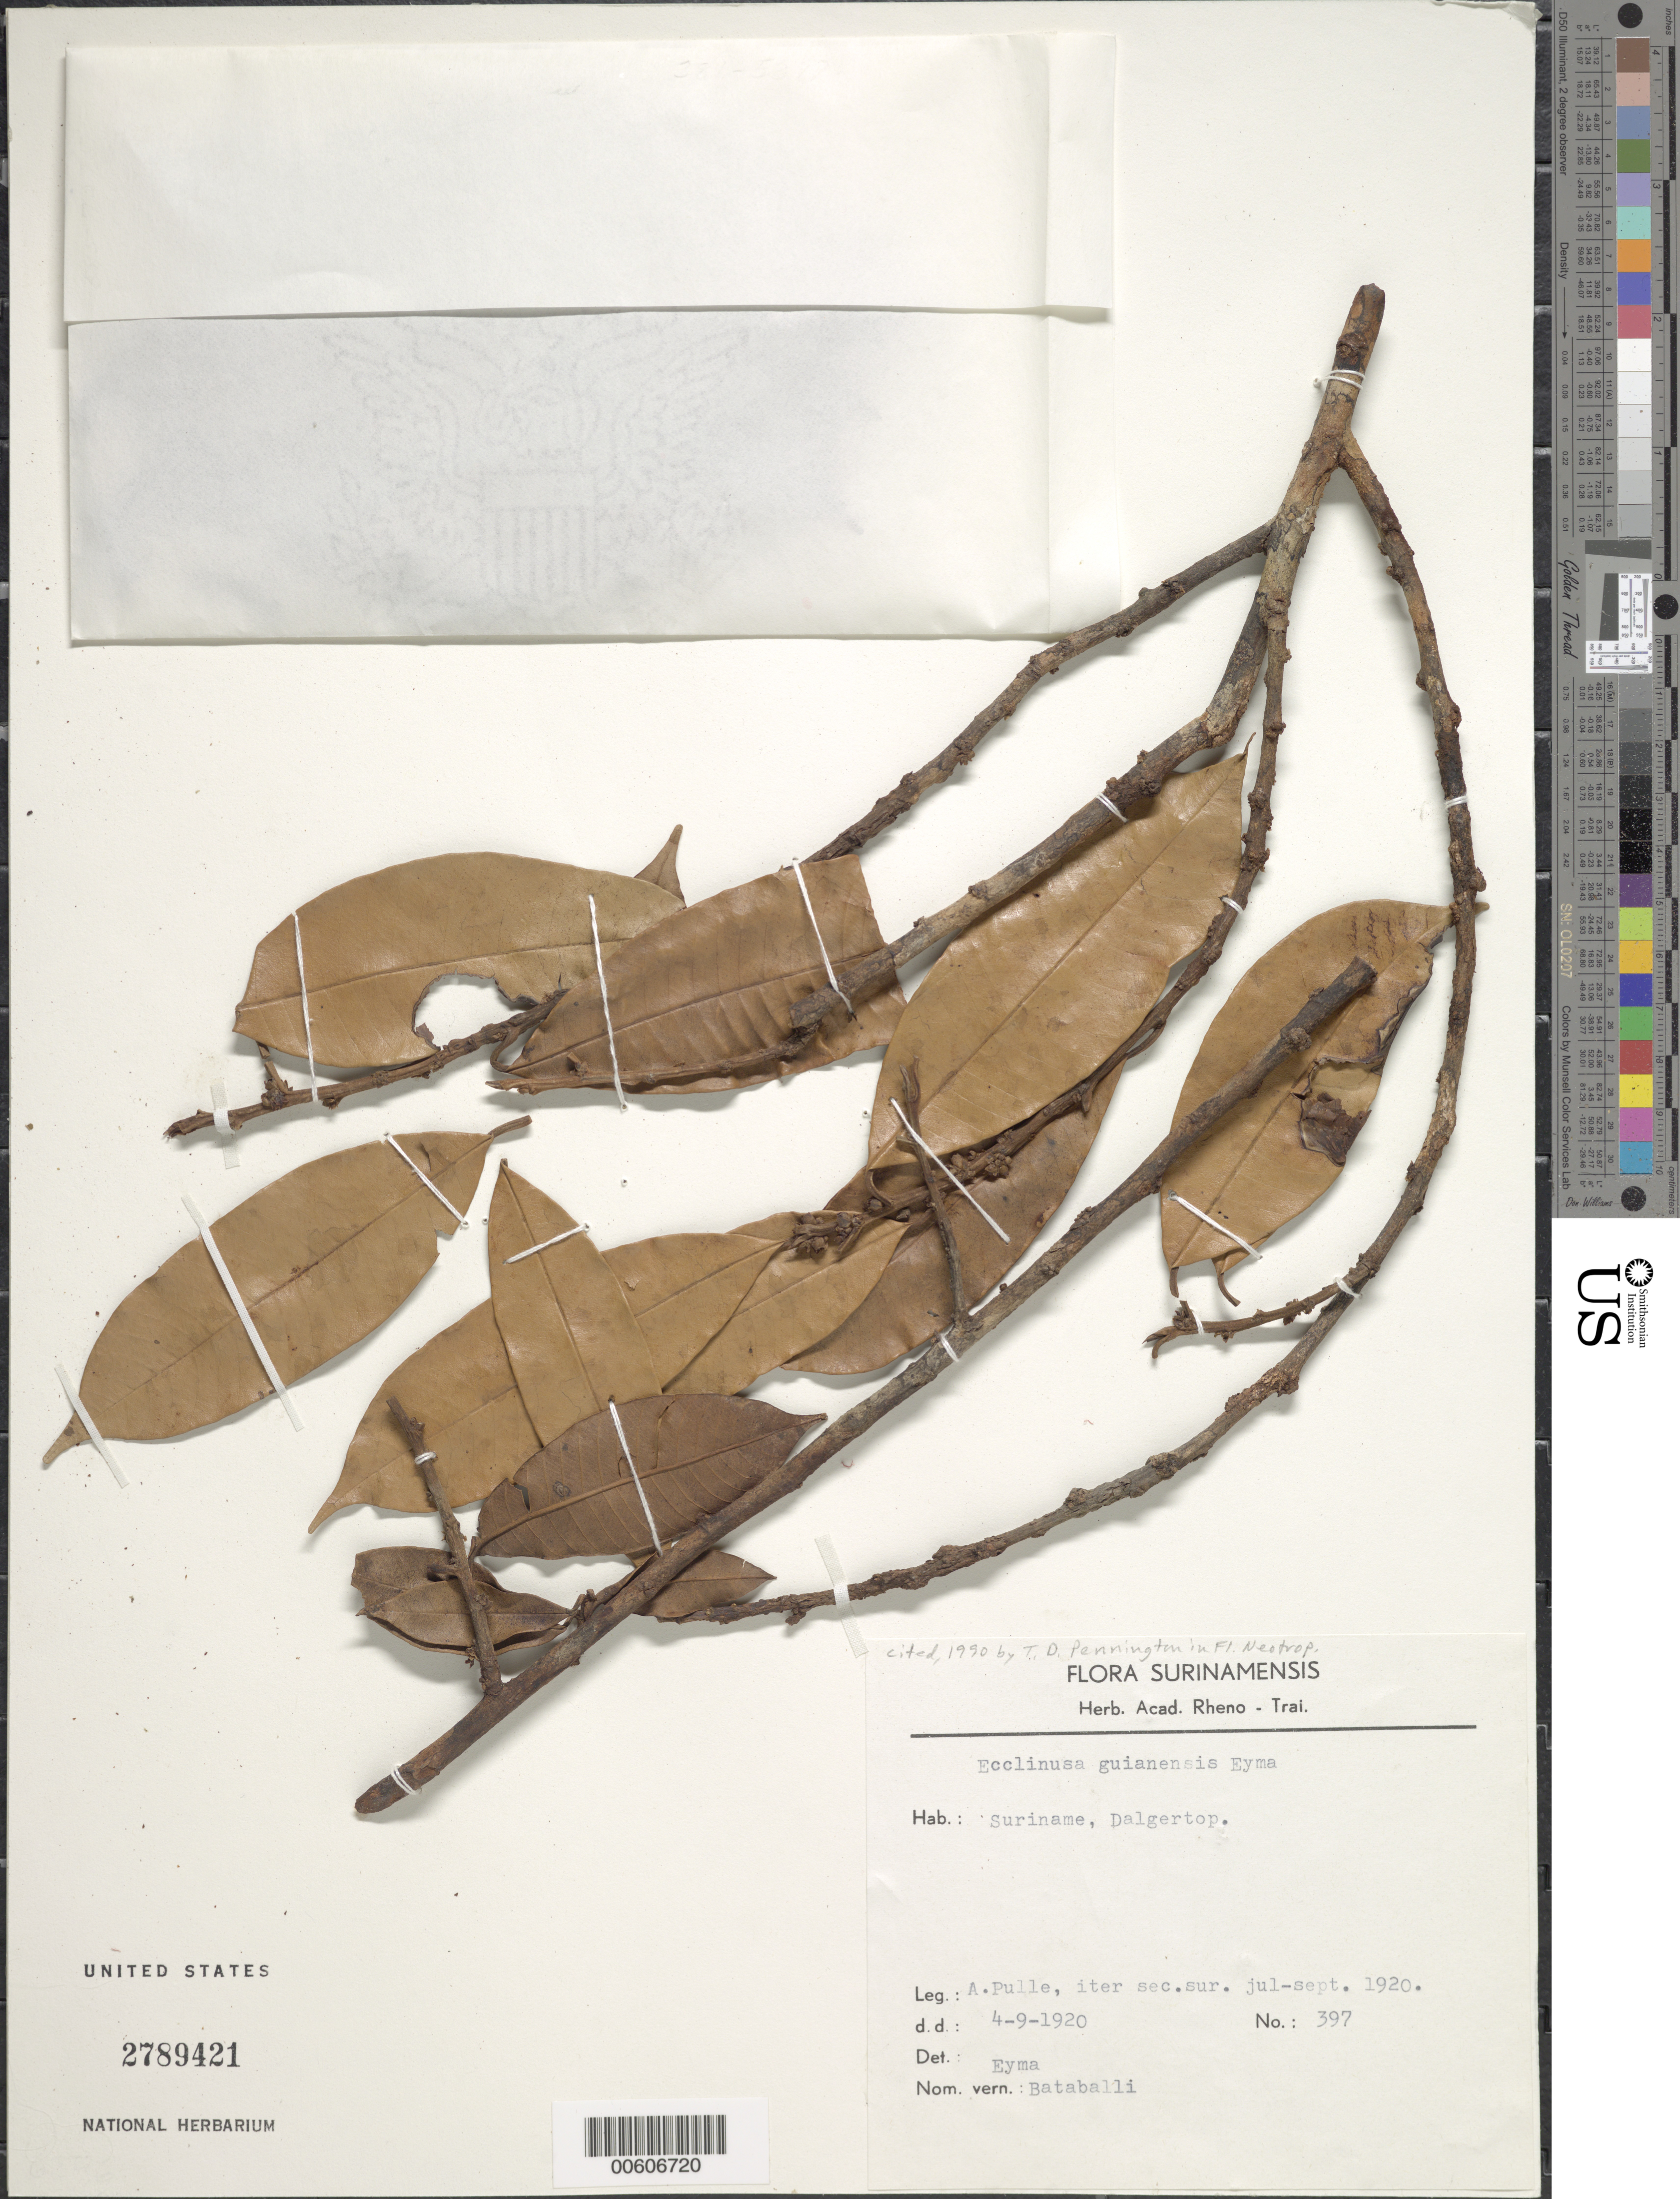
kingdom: Plantae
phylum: Tracheophyta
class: Magnoliopsida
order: Ericales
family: Sapotaceae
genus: Ecclinusa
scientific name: Ecclinusa guianensis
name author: Eyma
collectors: A. A. Pulle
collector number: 397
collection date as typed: Jul-20 to Sep-20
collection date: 1920-07/1920-09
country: Suriname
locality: Dalgertop, Kabalebo R.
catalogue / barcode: US 2789421